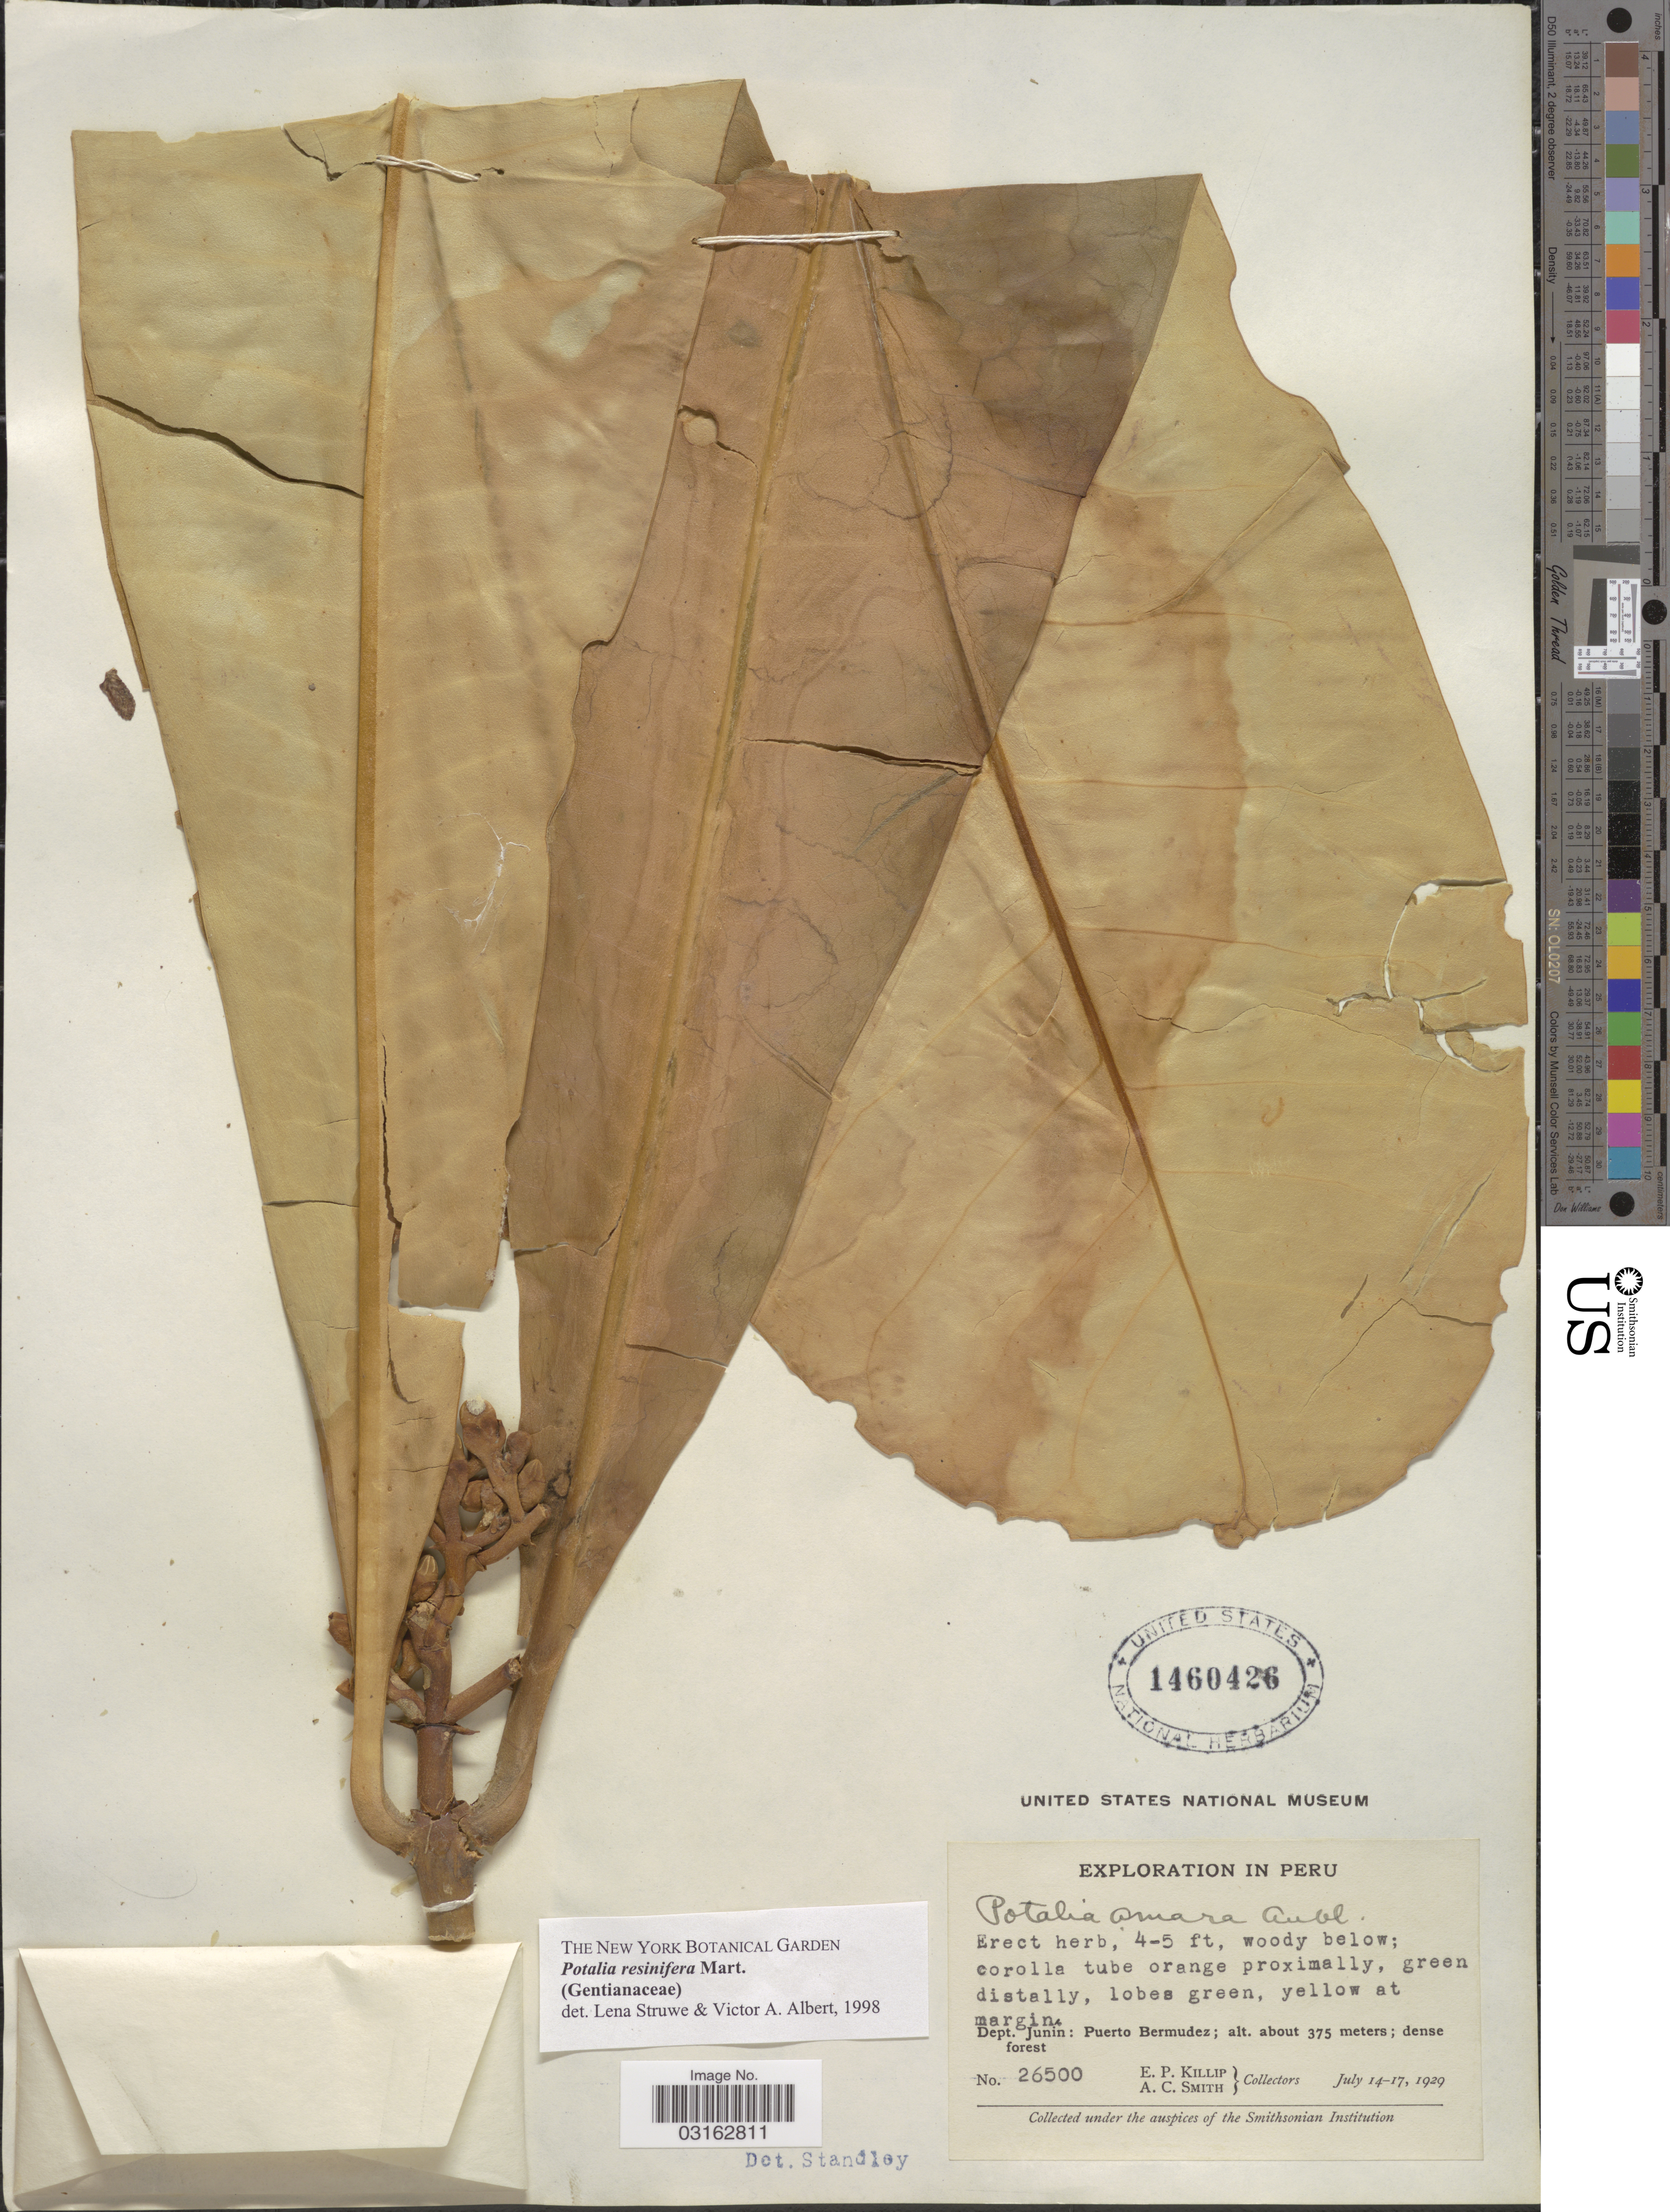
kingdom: Plantae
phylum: Tracheophyta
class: Magnoliopsida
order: Gentianales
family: Gentianaceae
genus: Potalia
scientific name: Potalia resinifera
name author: Mart.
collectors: E. P. Killip & A. C. Smith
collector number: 26500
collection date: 1929-07-14/1929-07-17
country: Peru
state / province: Junín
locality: Dept. Junin: Puerto Bermudez.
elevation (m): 375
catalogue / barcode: US 1460426